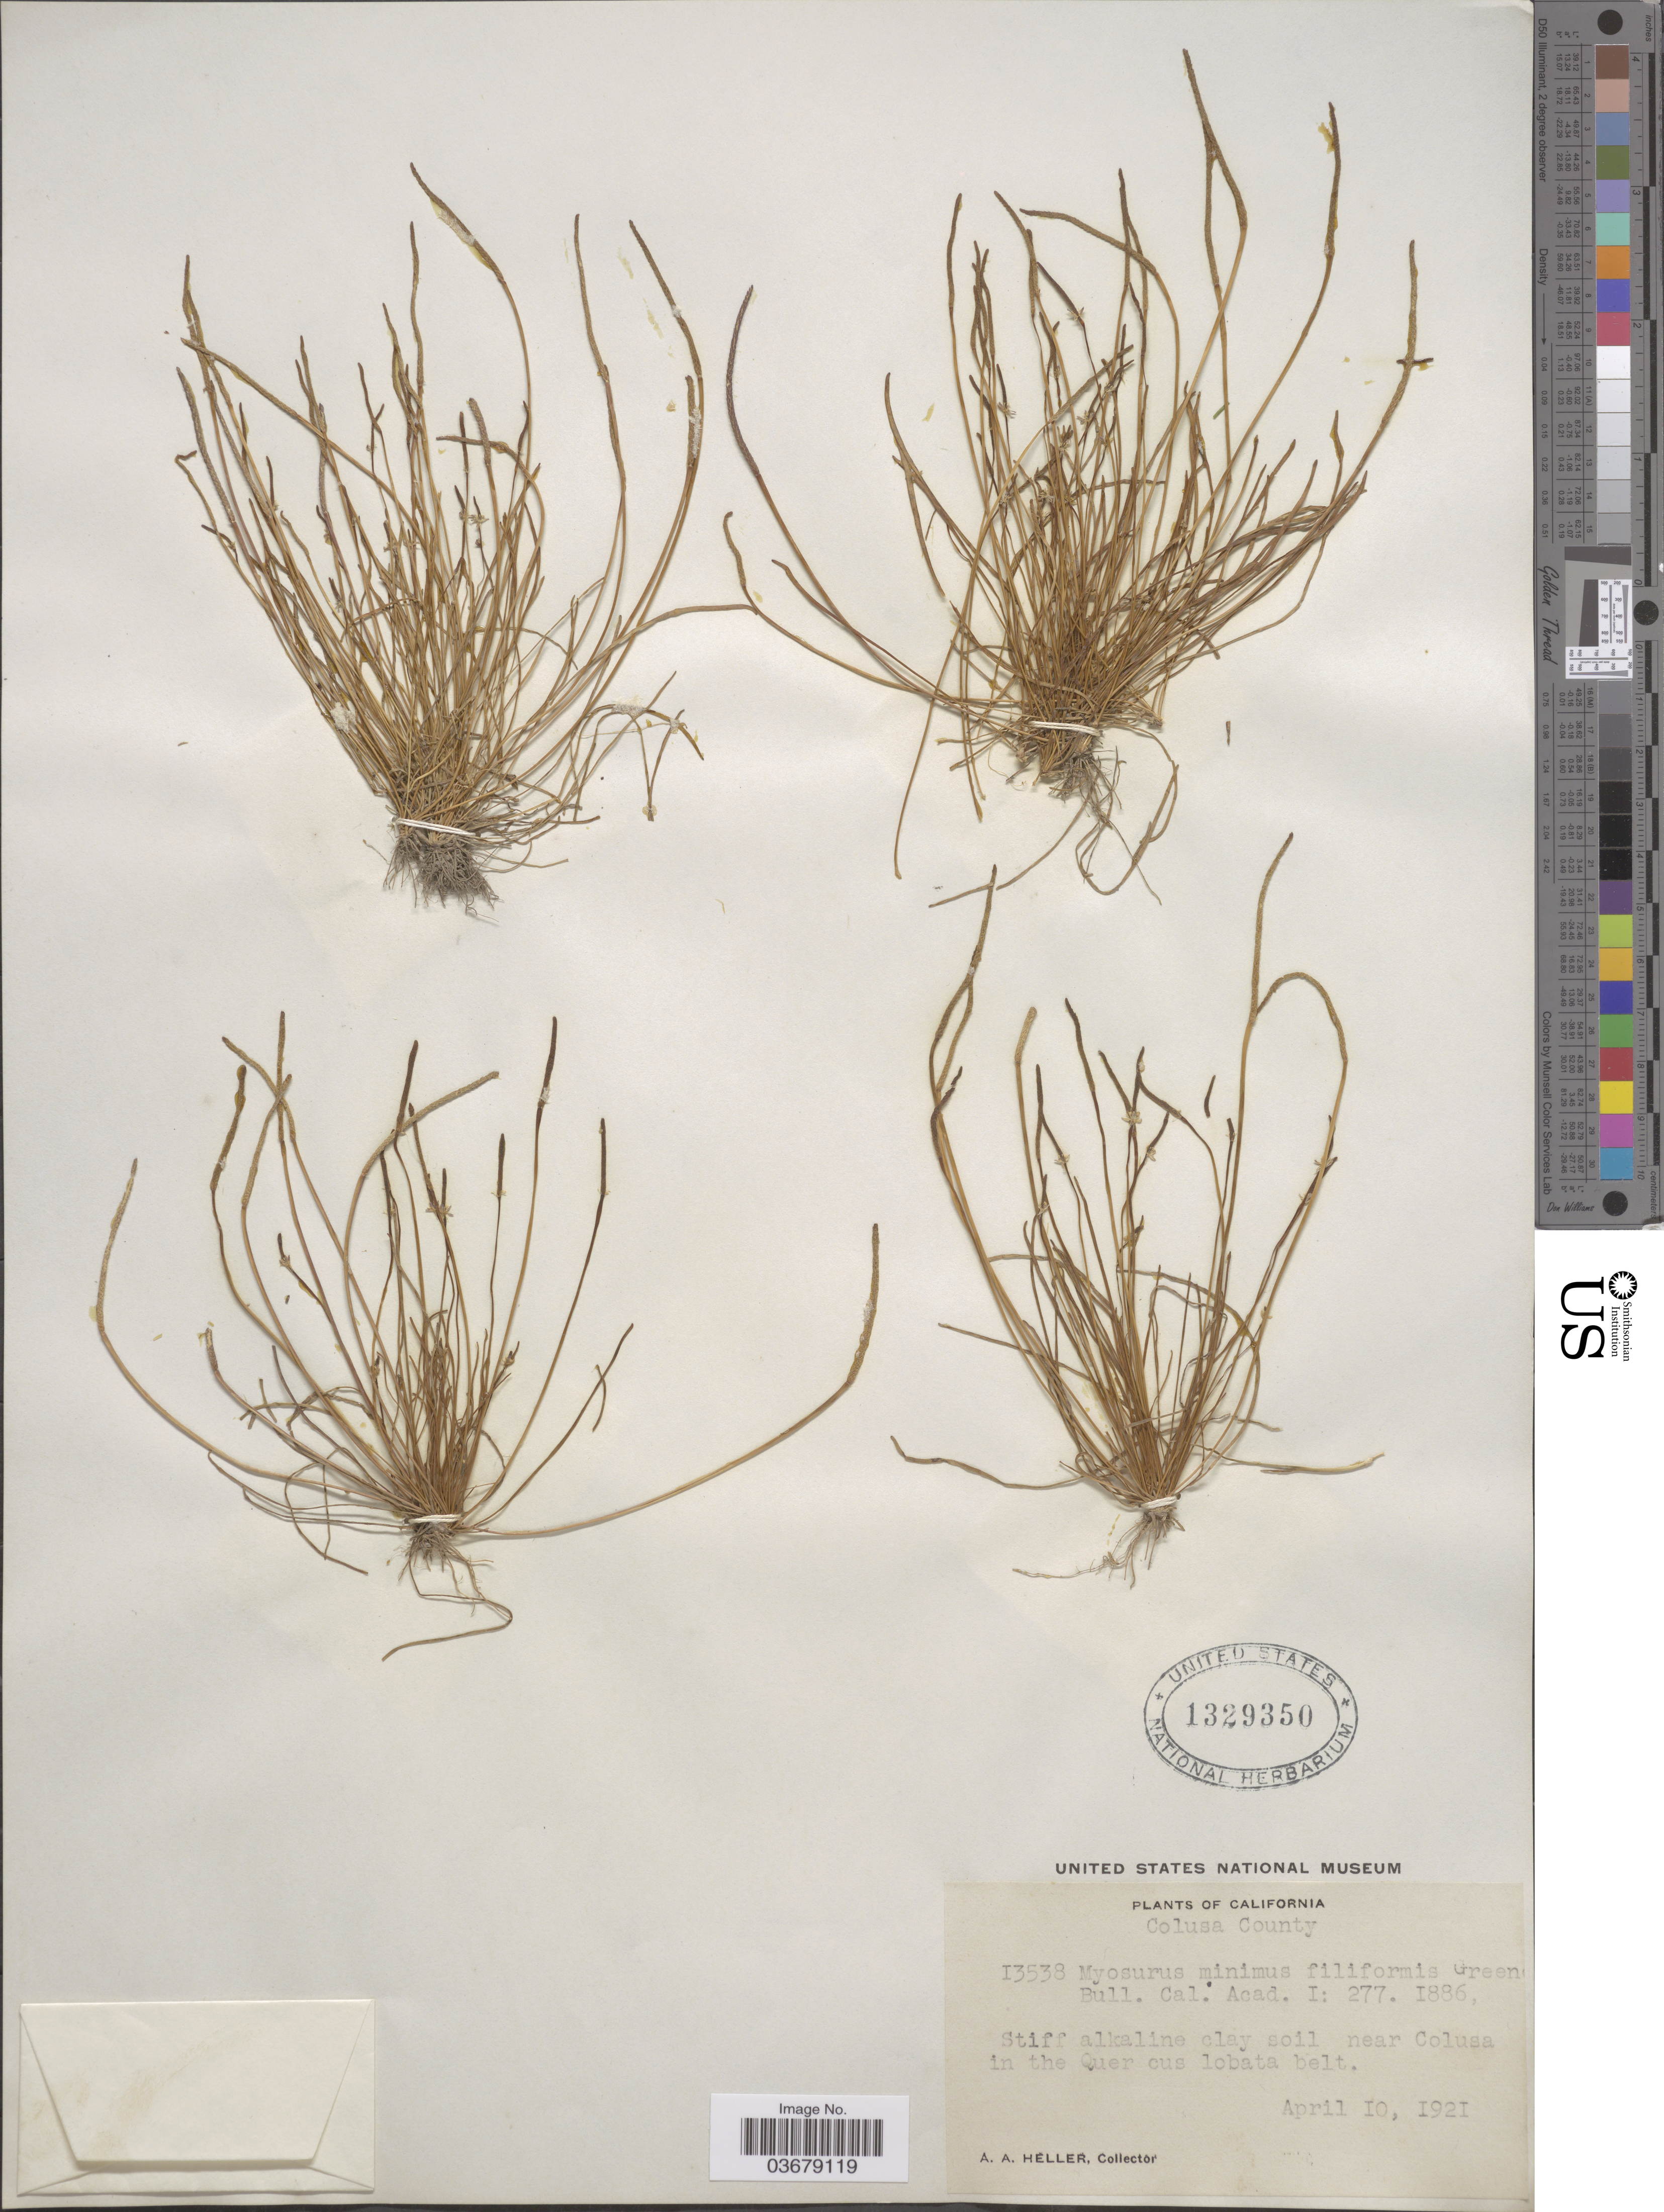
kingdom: Plantae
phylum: Tracheophyta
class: Magnoliopsida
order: Ranunculales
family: Ranunculaceae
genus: Myosurus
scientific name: Myosurus minimus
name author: L.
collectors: A. A. Heller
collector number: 13538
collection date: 1921-04-10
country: United States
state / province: California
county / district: Colusa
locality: Colusa County, near Colusa in the Quer cus lobata belt.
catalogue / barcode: US 1329350